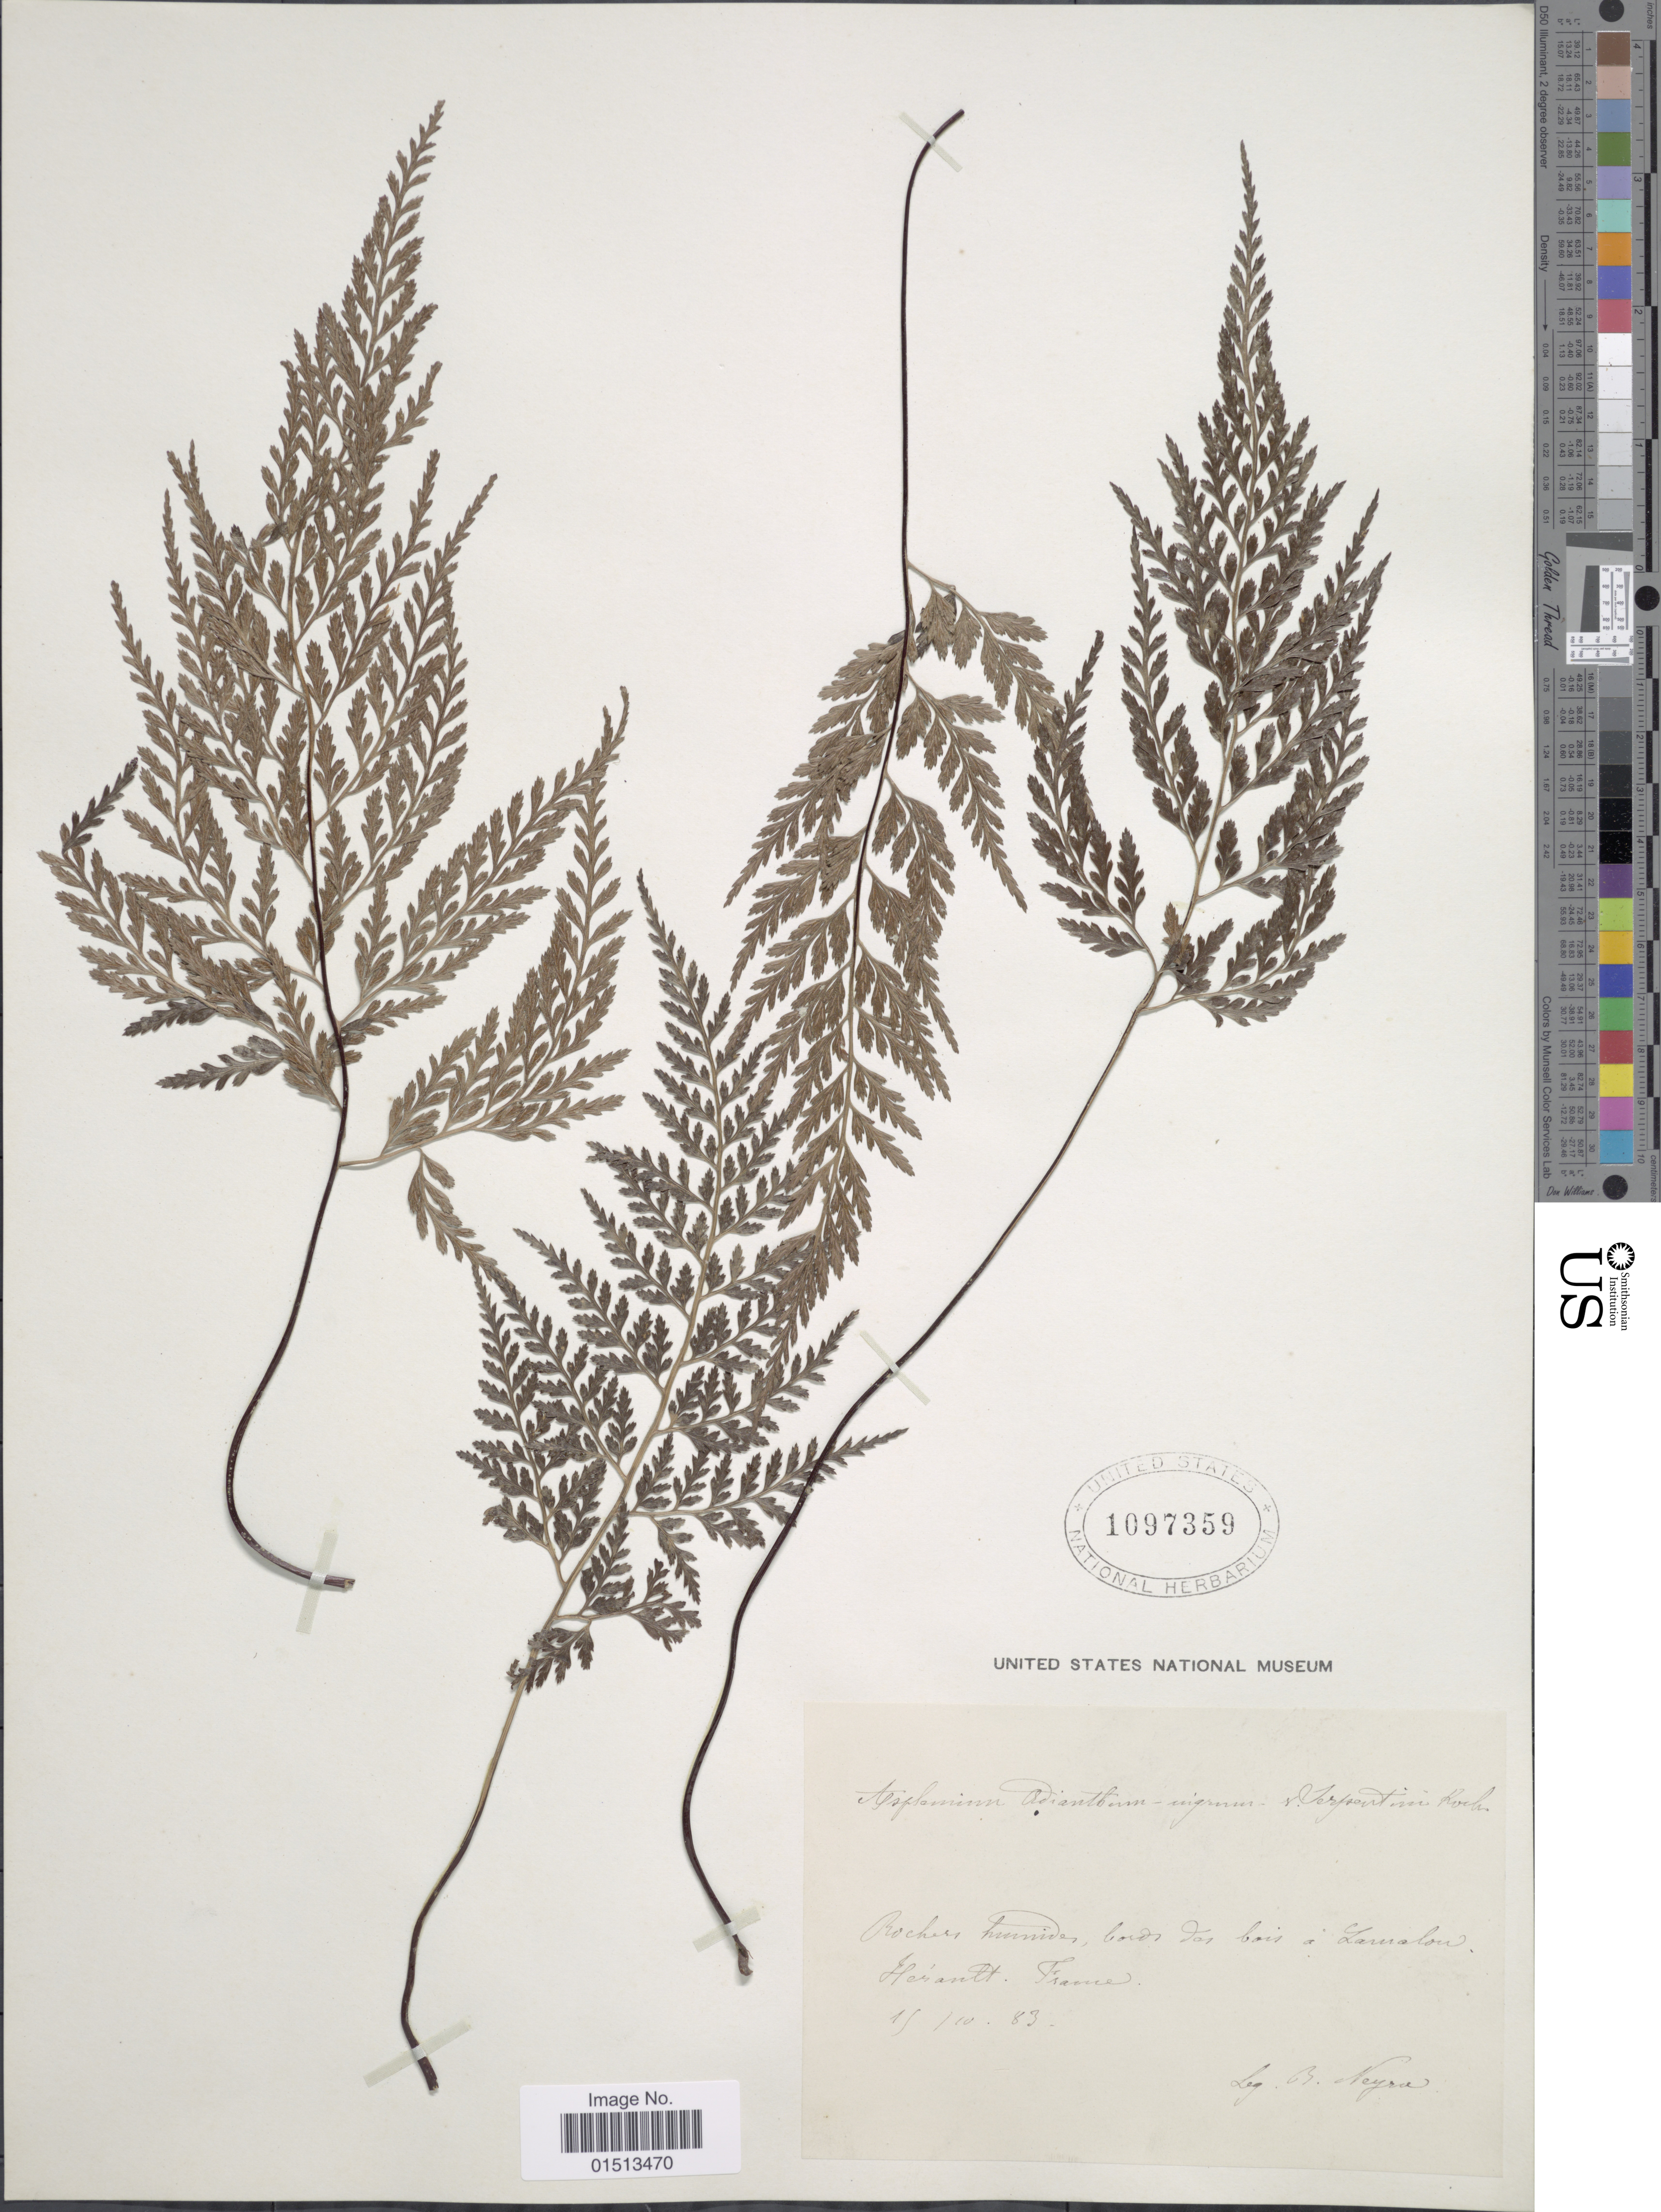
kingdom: Plantae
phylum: Tracheophyta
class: Polypodiopsida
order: Polypodiales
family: Aspleniaceae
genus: Asplenium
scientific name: Asplenium adiantum-nigrum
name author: L.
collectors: B. Neyra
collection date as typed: Transcribed d/m/y: 15/10/83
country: France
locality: Bords dos bois a Lamalou Hérandt.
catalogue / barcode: US 1097359